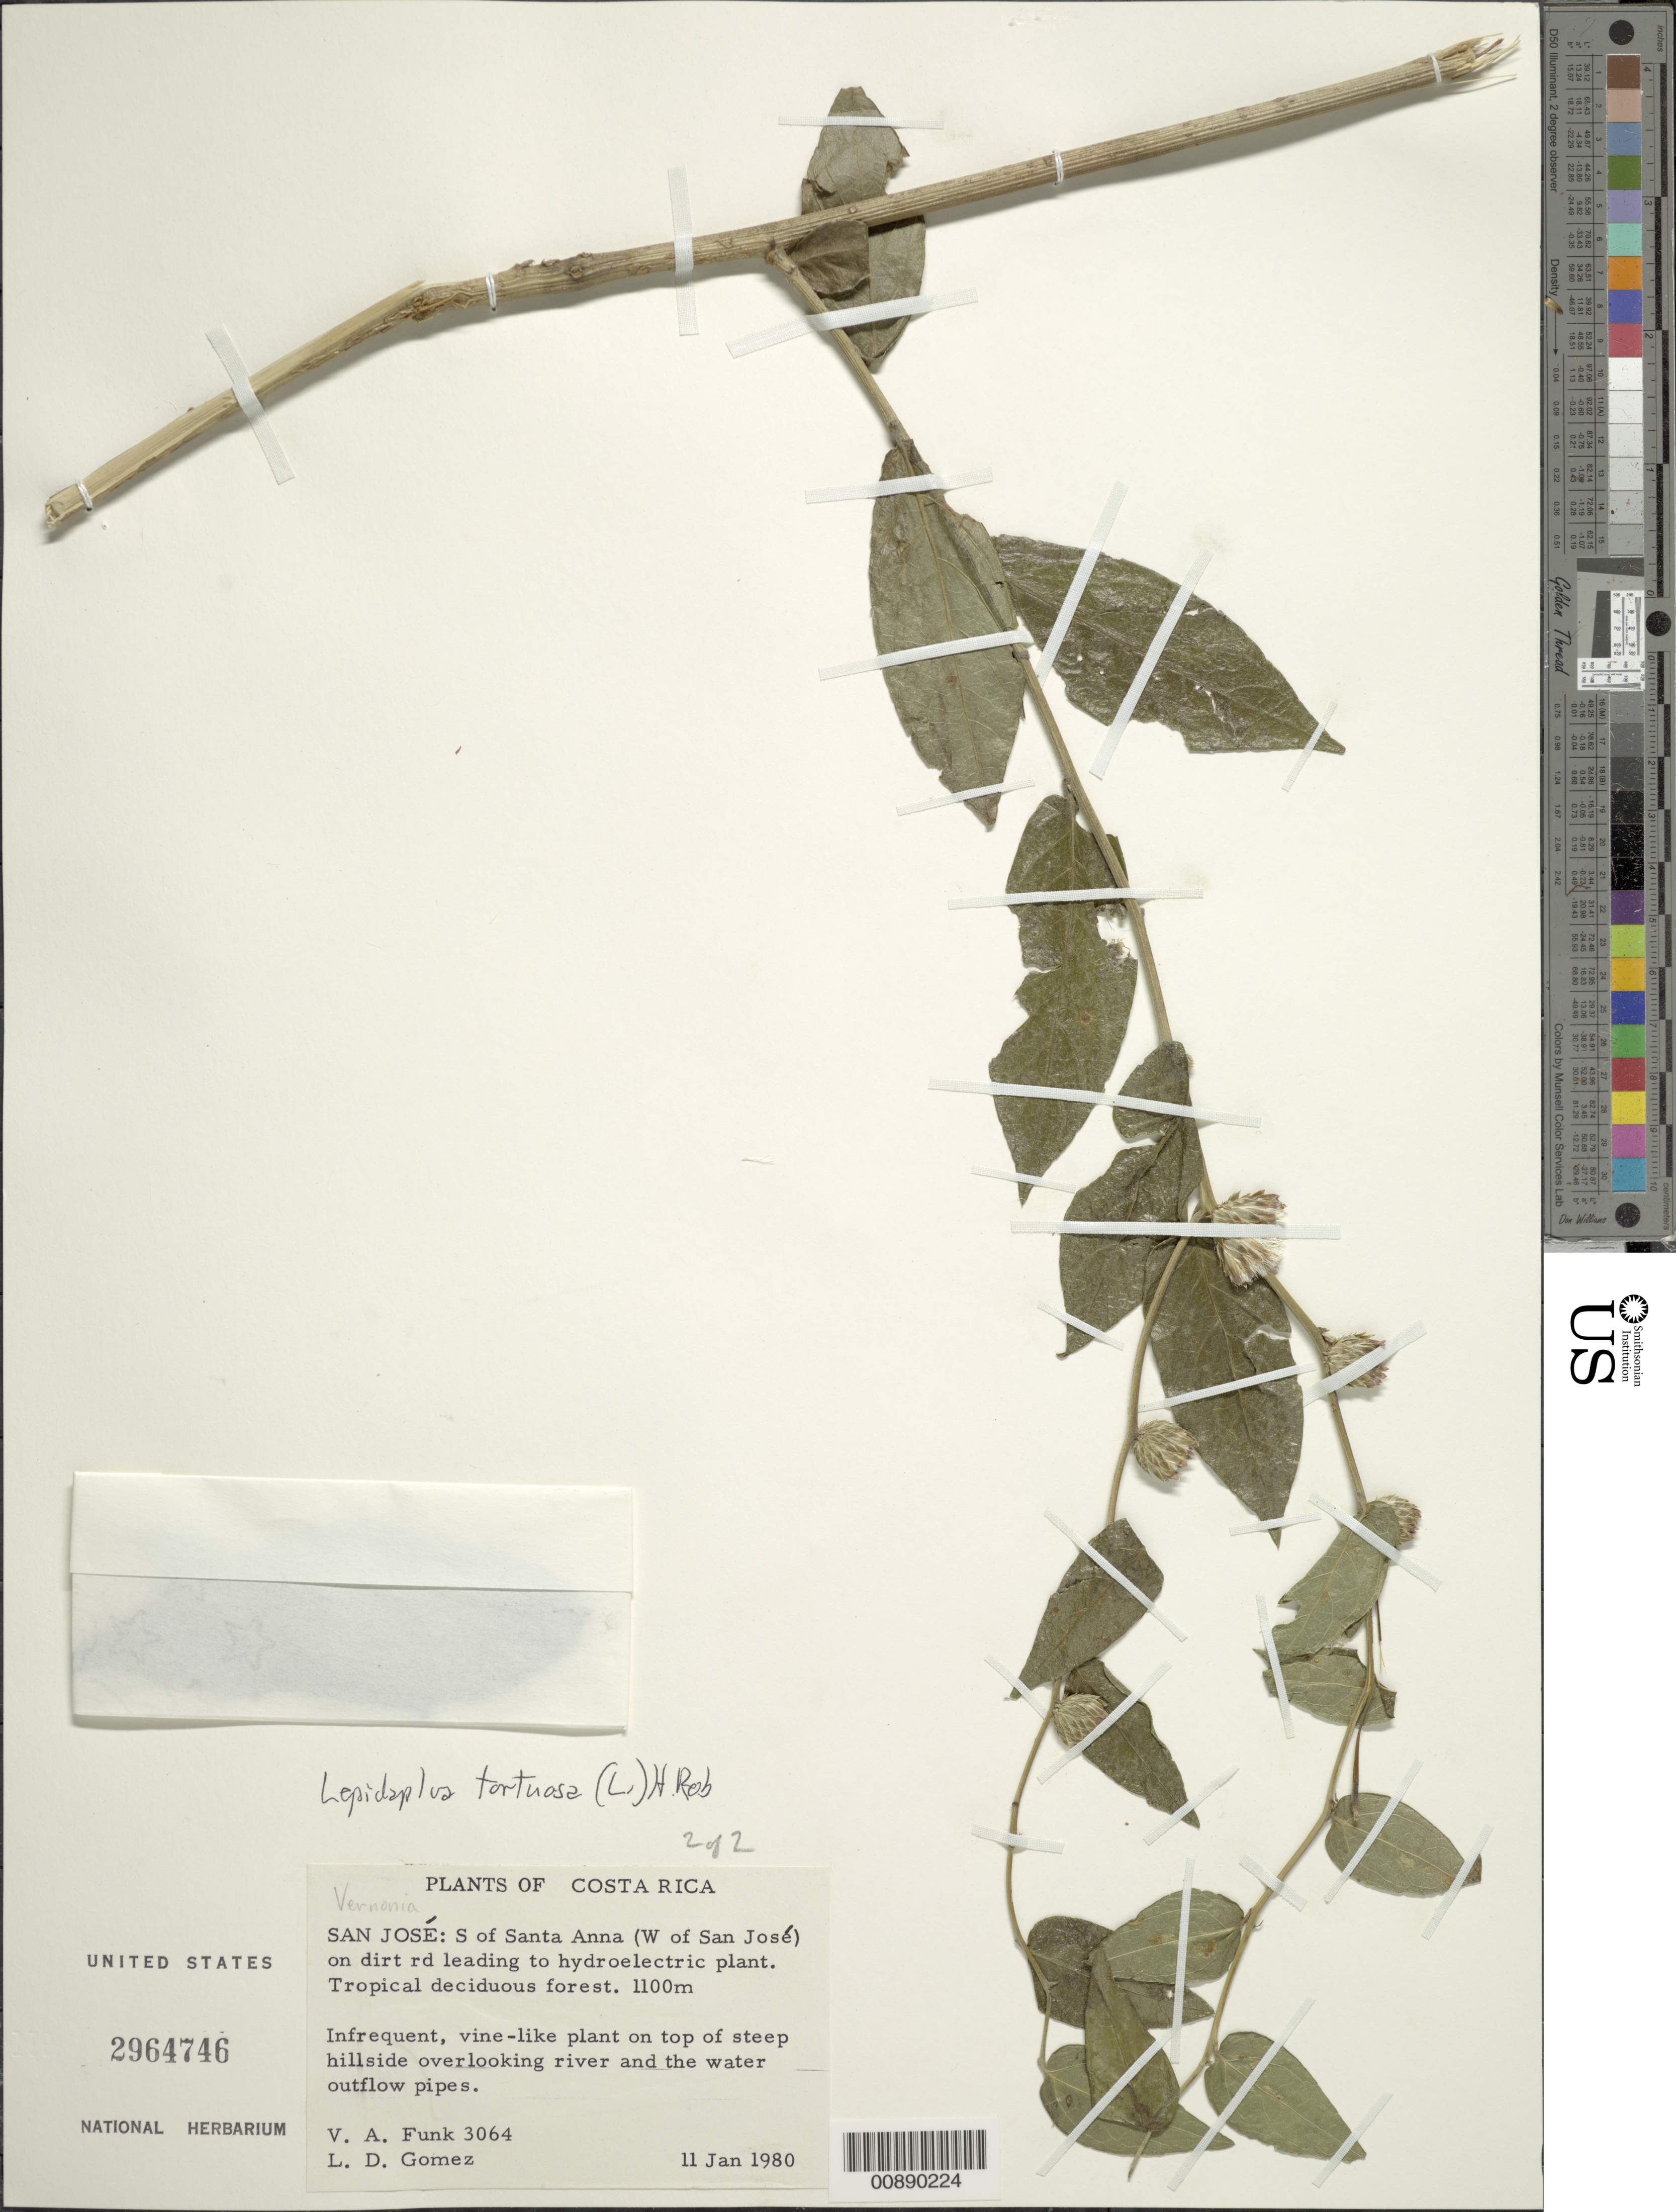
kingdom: Plantae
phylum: Tracheophyta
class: Magnoliopsida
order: Asterales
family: Asteraceae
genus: Lepidaploa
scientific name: Lepidaploa tortuosa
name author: (L.) H. Rob.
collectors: V. Funk & L. Gomez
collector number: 3064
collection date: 1980-01-11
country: Costa Rica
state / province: San José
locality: San José: S of Santa Anna (W of San Jose).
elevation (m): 1100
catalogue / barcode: US 2964746